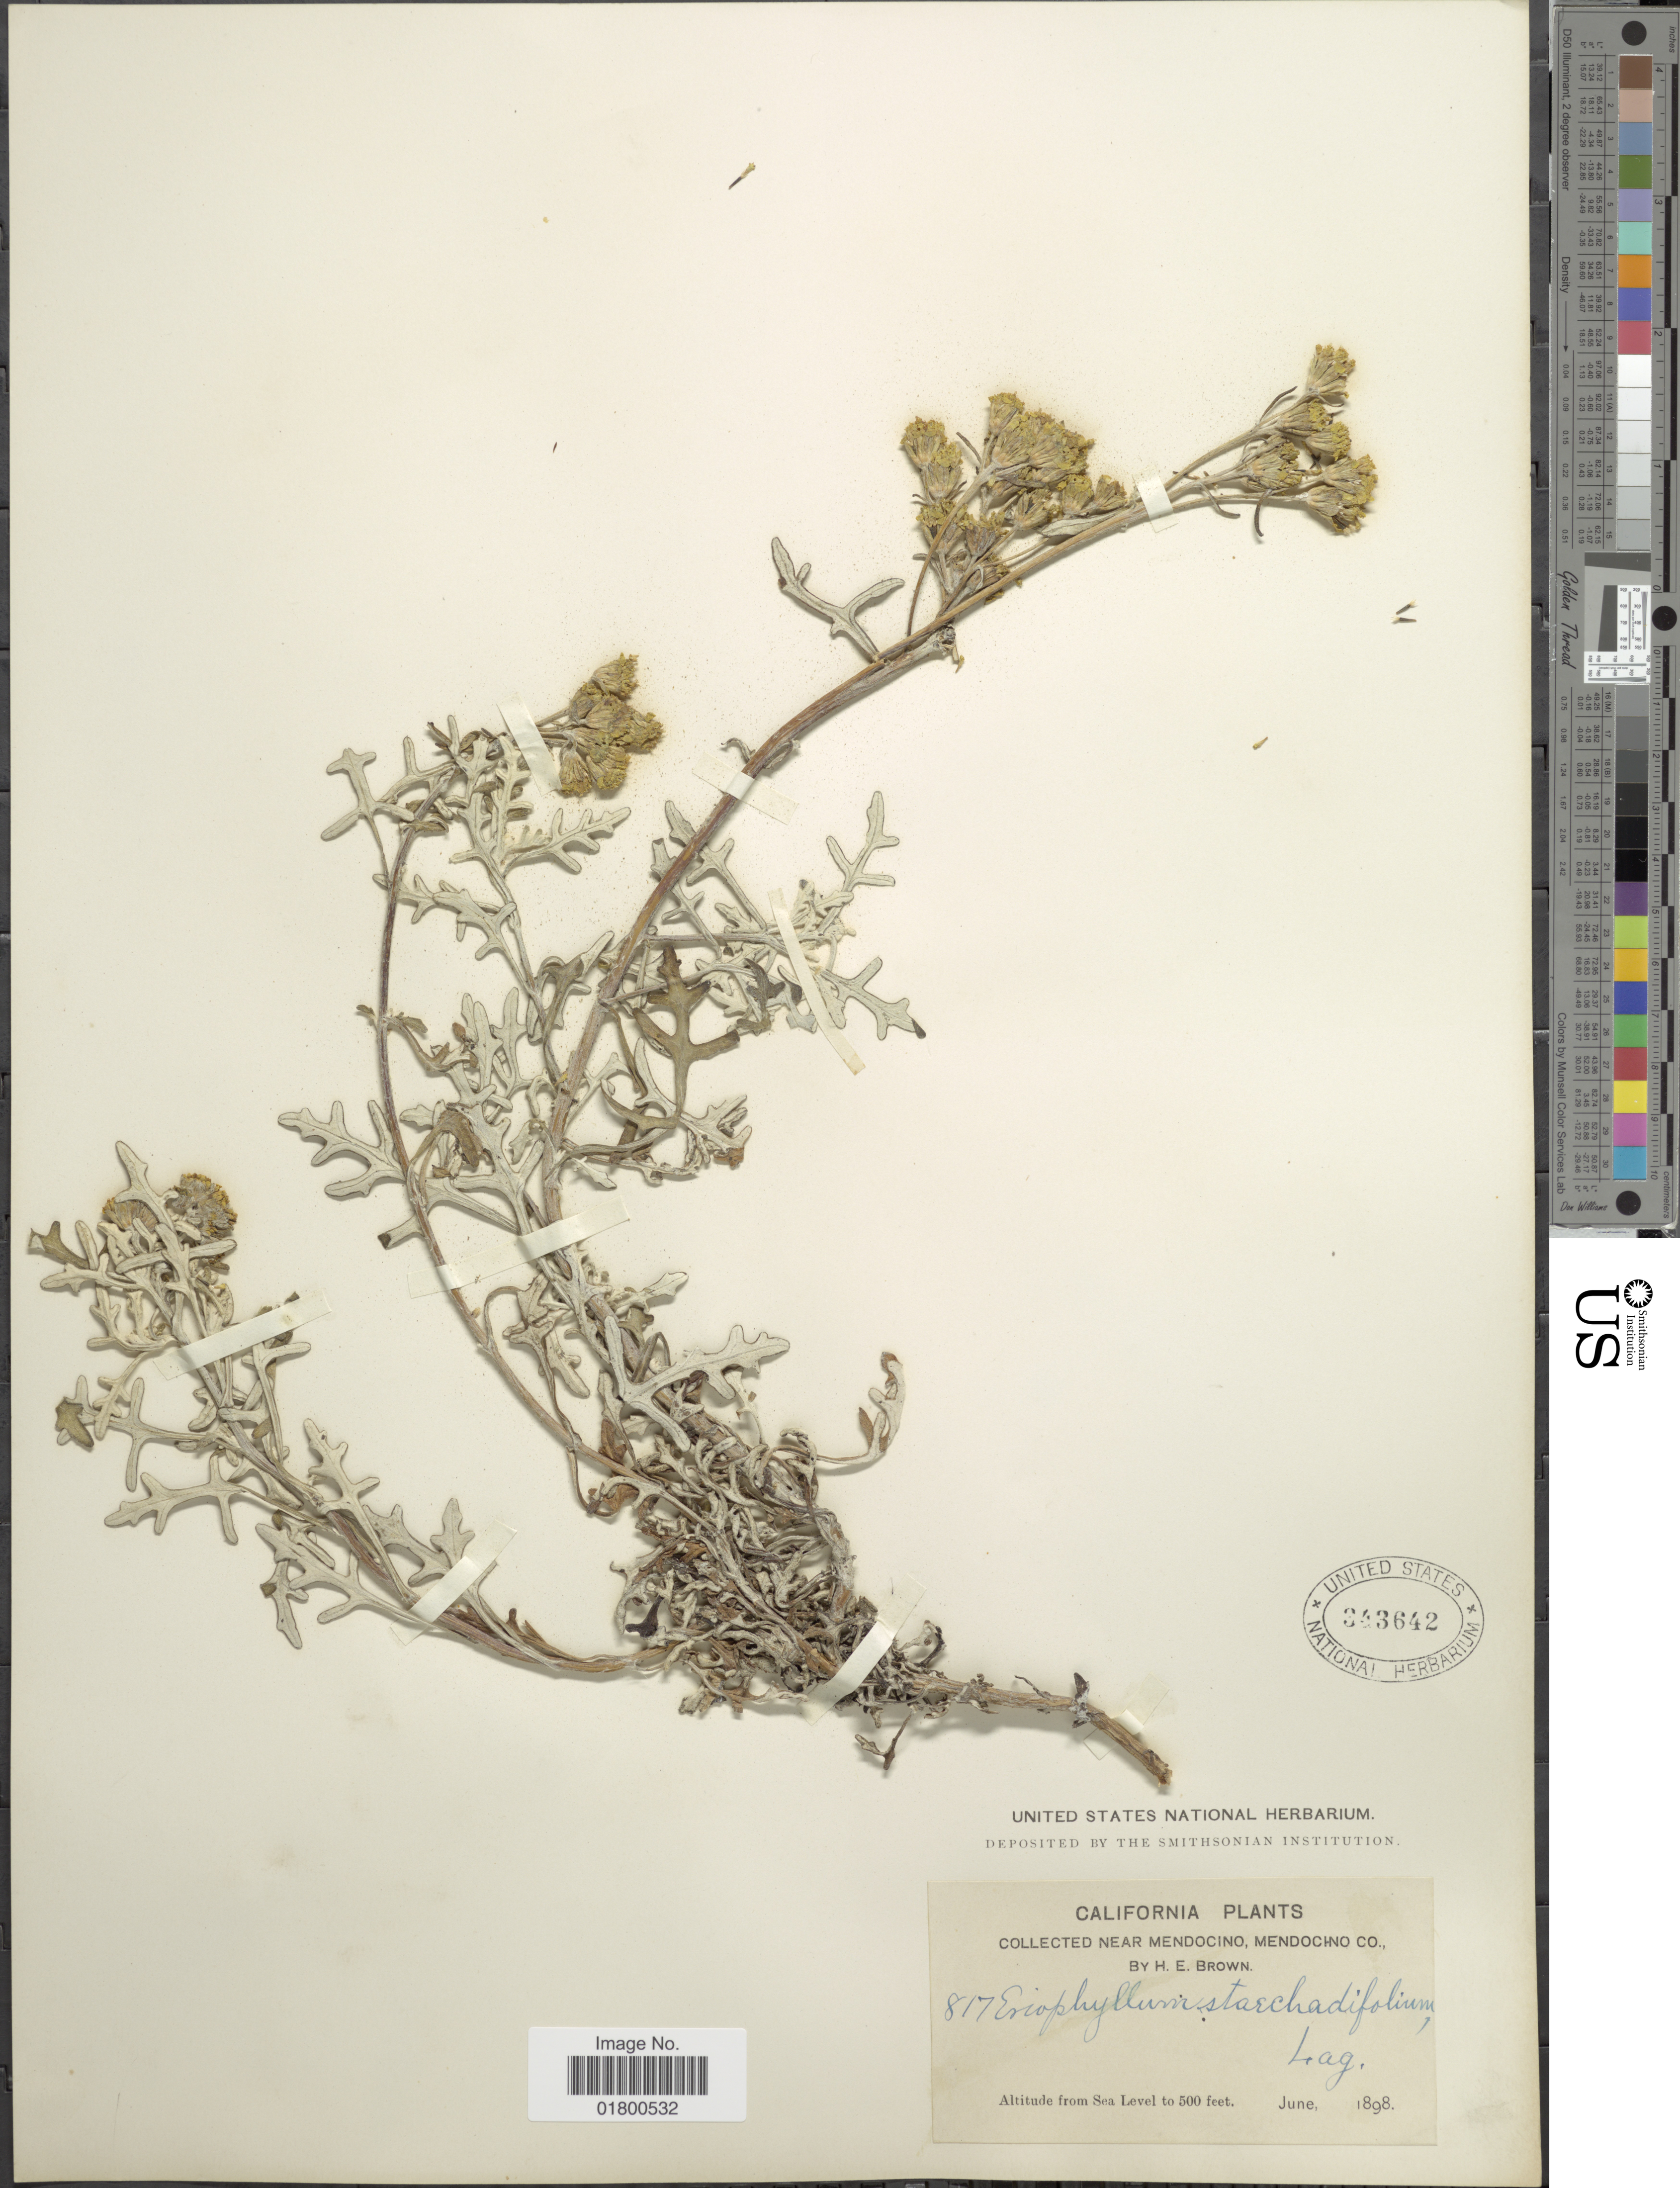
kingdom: Plantae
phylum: Tracheophyta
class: Magnoliopsida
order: Asterales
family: Asteraceae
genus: Eriophyllum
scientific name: Eriophyllum staechadifolium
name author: Lag.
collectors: H. E. Brown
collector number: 817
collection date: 1898-06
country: United States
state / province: California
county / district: Mendocino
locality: Near Mendocino, Mendocino Co.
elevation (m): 152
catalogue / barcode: US 343642